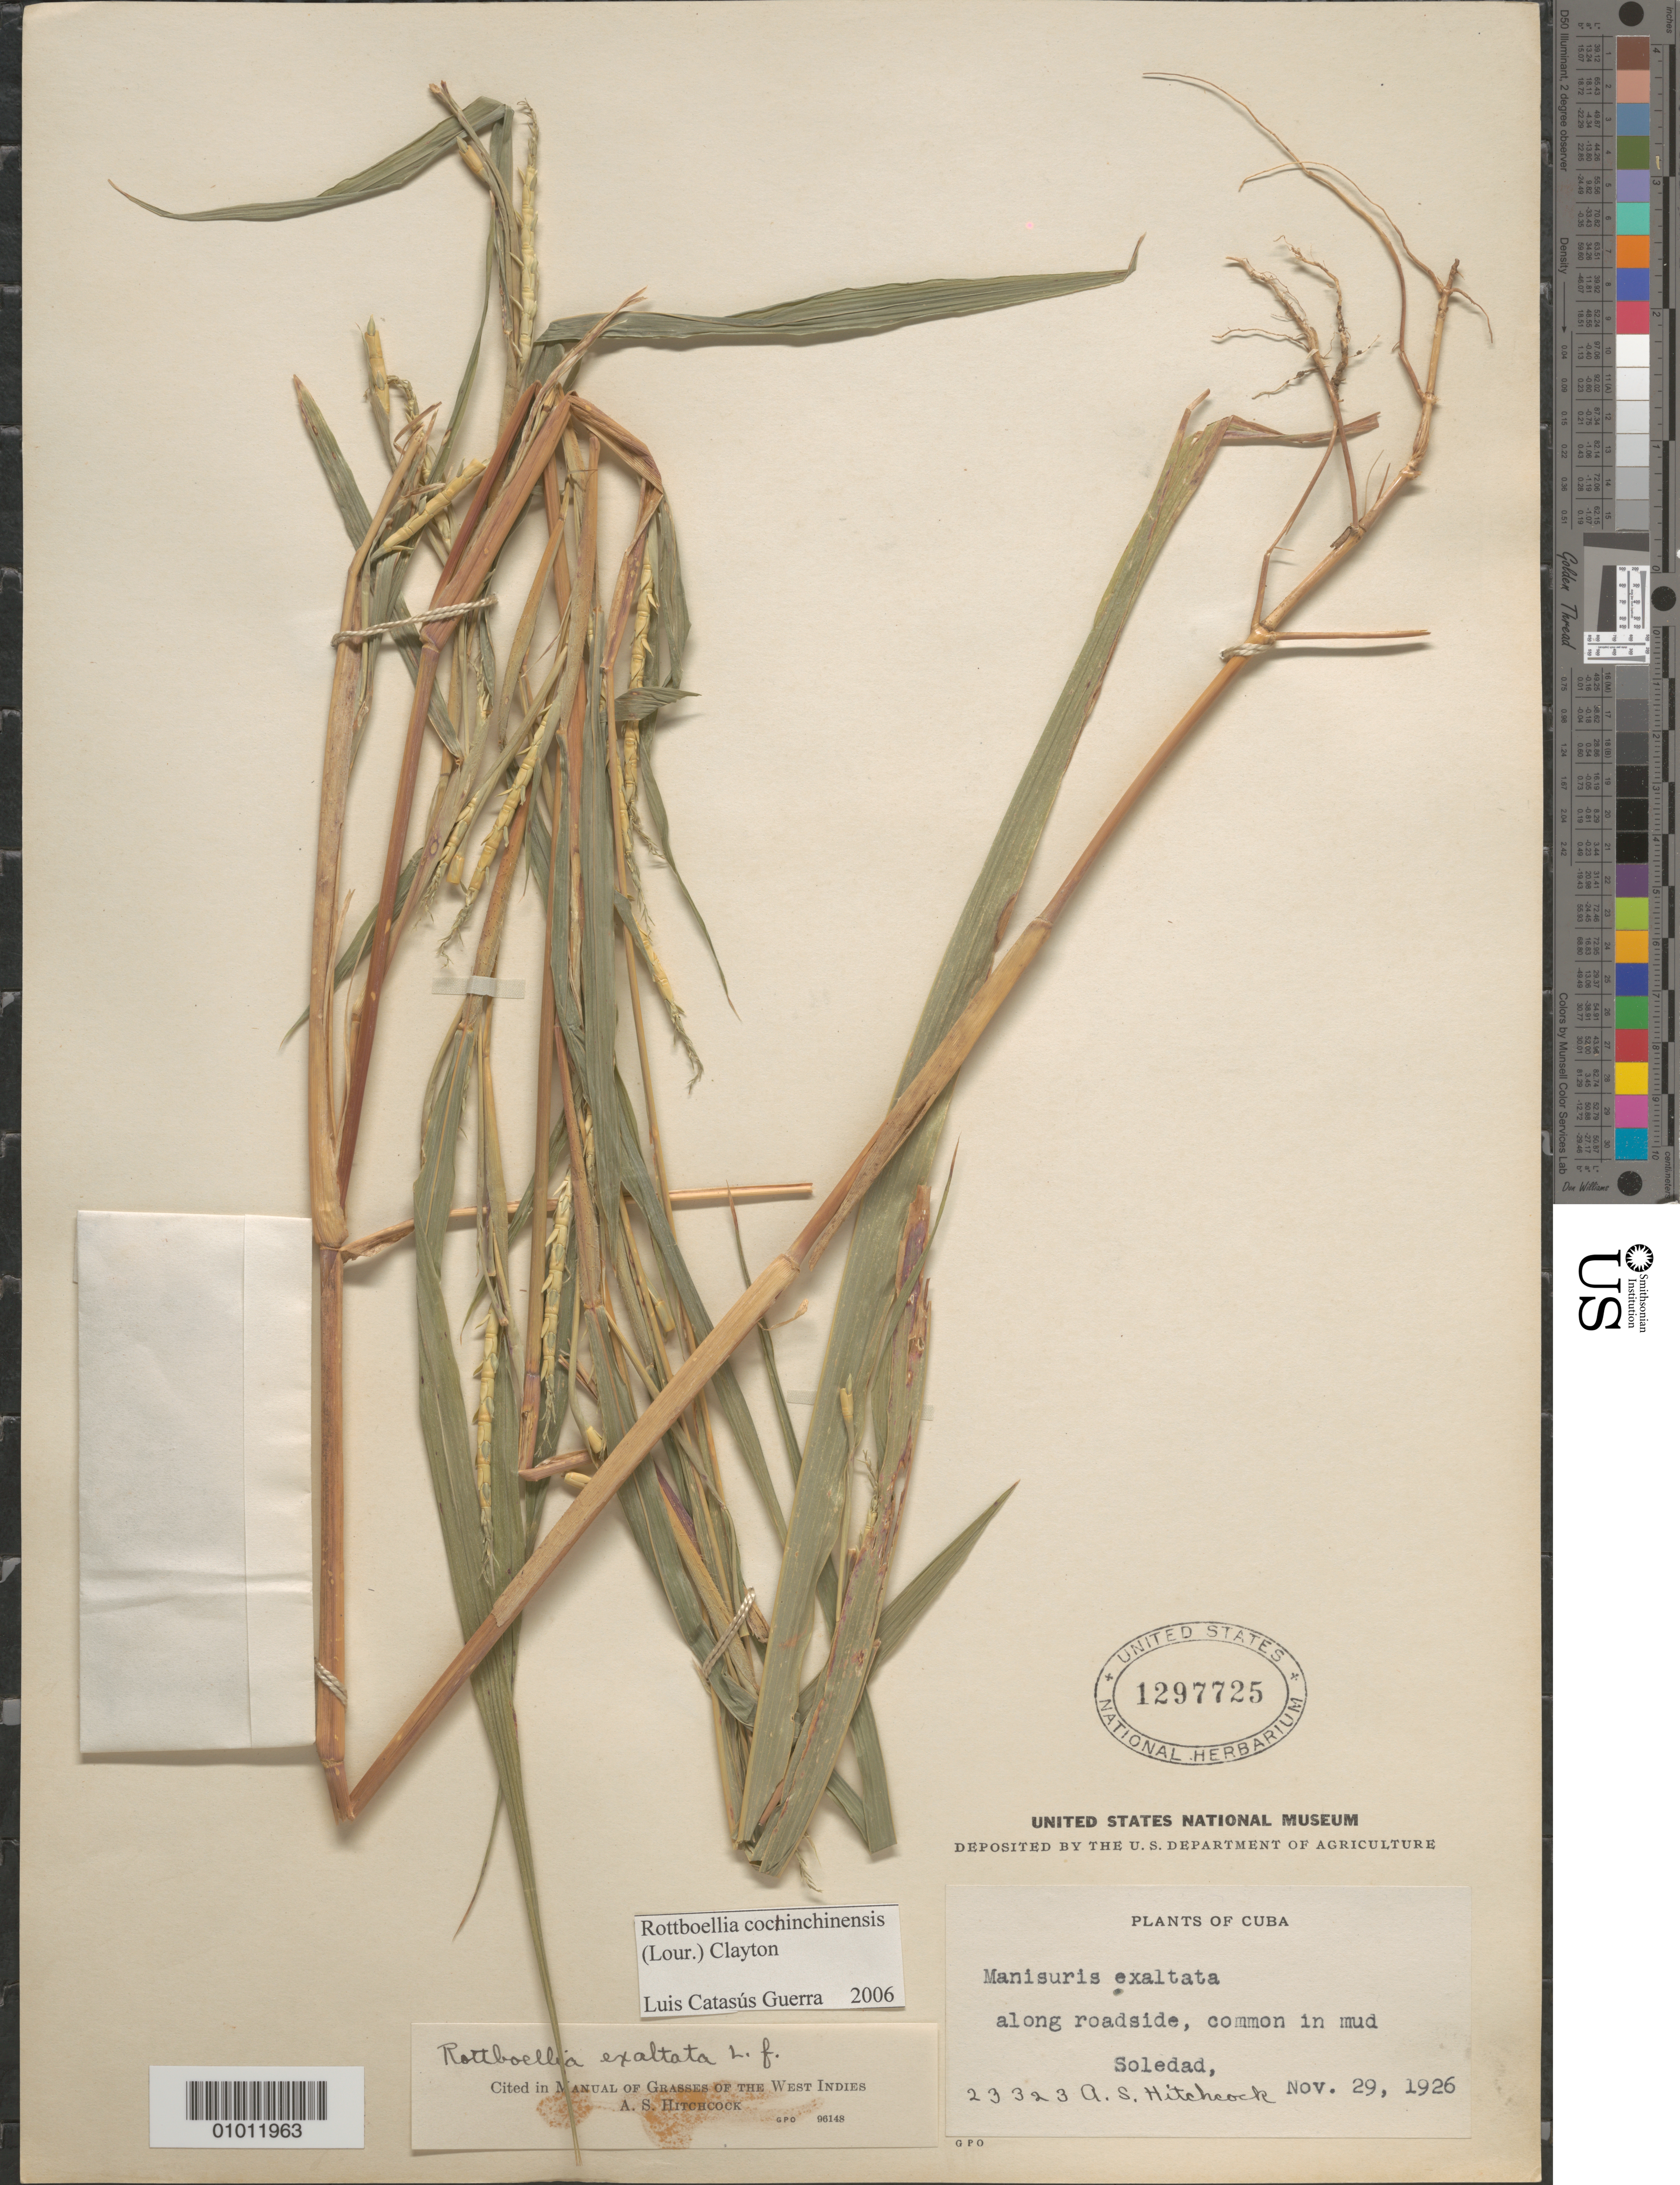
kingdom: Plantae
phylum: Tracheophyta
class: Liliopsida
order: Poales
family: Poaceae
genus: Rottboellia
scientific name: Rottboellia cochinchinensis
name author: (Lour.) Clayton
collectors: A. S. Hitchcock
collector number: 23323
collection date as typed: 29 Nov 1926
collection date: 1926-11-29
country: Cuba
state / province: Cienfuegos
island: Cuba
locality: Soledad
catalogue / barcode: US 1297725